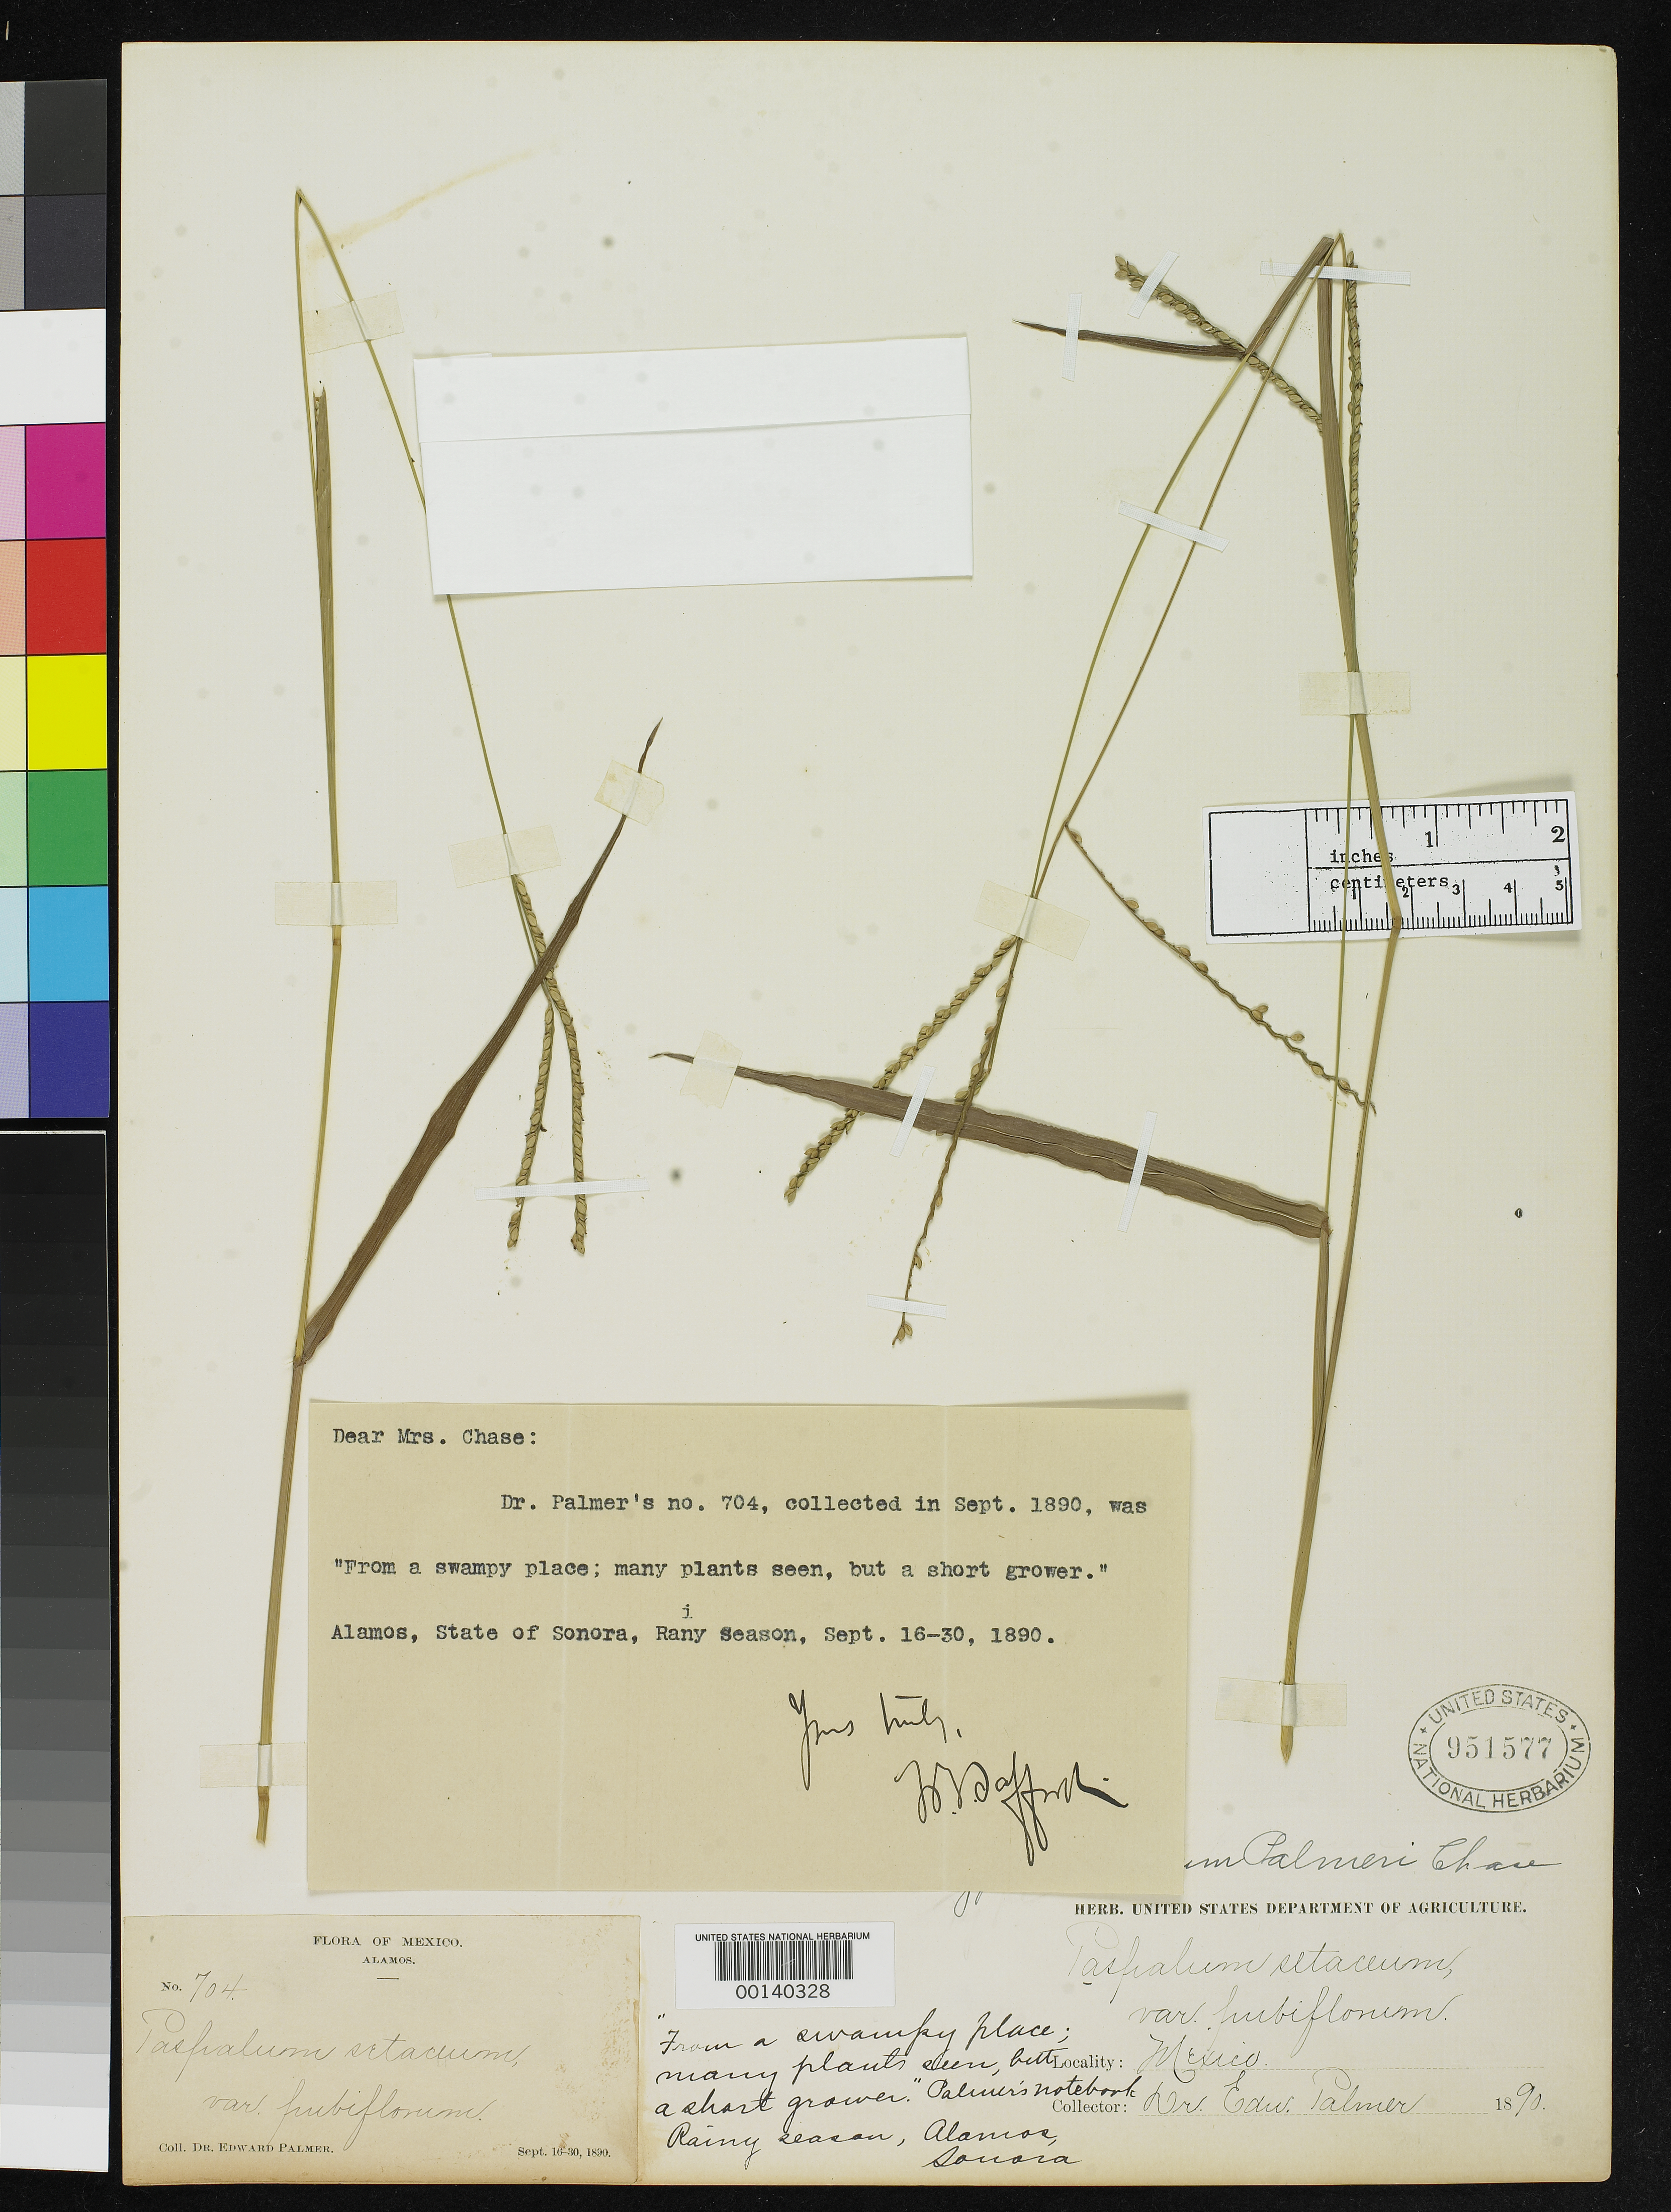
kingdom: Plantae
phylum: Tracheophyta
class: Liliopsida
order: Poales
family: Poaceae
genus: Paspalum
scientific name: Paspalum setaceum var. pubiflorum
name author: Vasey in Rose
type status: Holotype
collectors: E. Palmer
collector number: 704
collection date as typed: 16 Sep 1890 to 30 Sep 1890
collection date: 1890-09-16/1890-09-30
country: Mexico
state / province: Sonora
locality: Alamos.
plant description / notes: "Holotype", probably effectively lectotypified by Chase (1929).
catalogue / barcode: US 951577